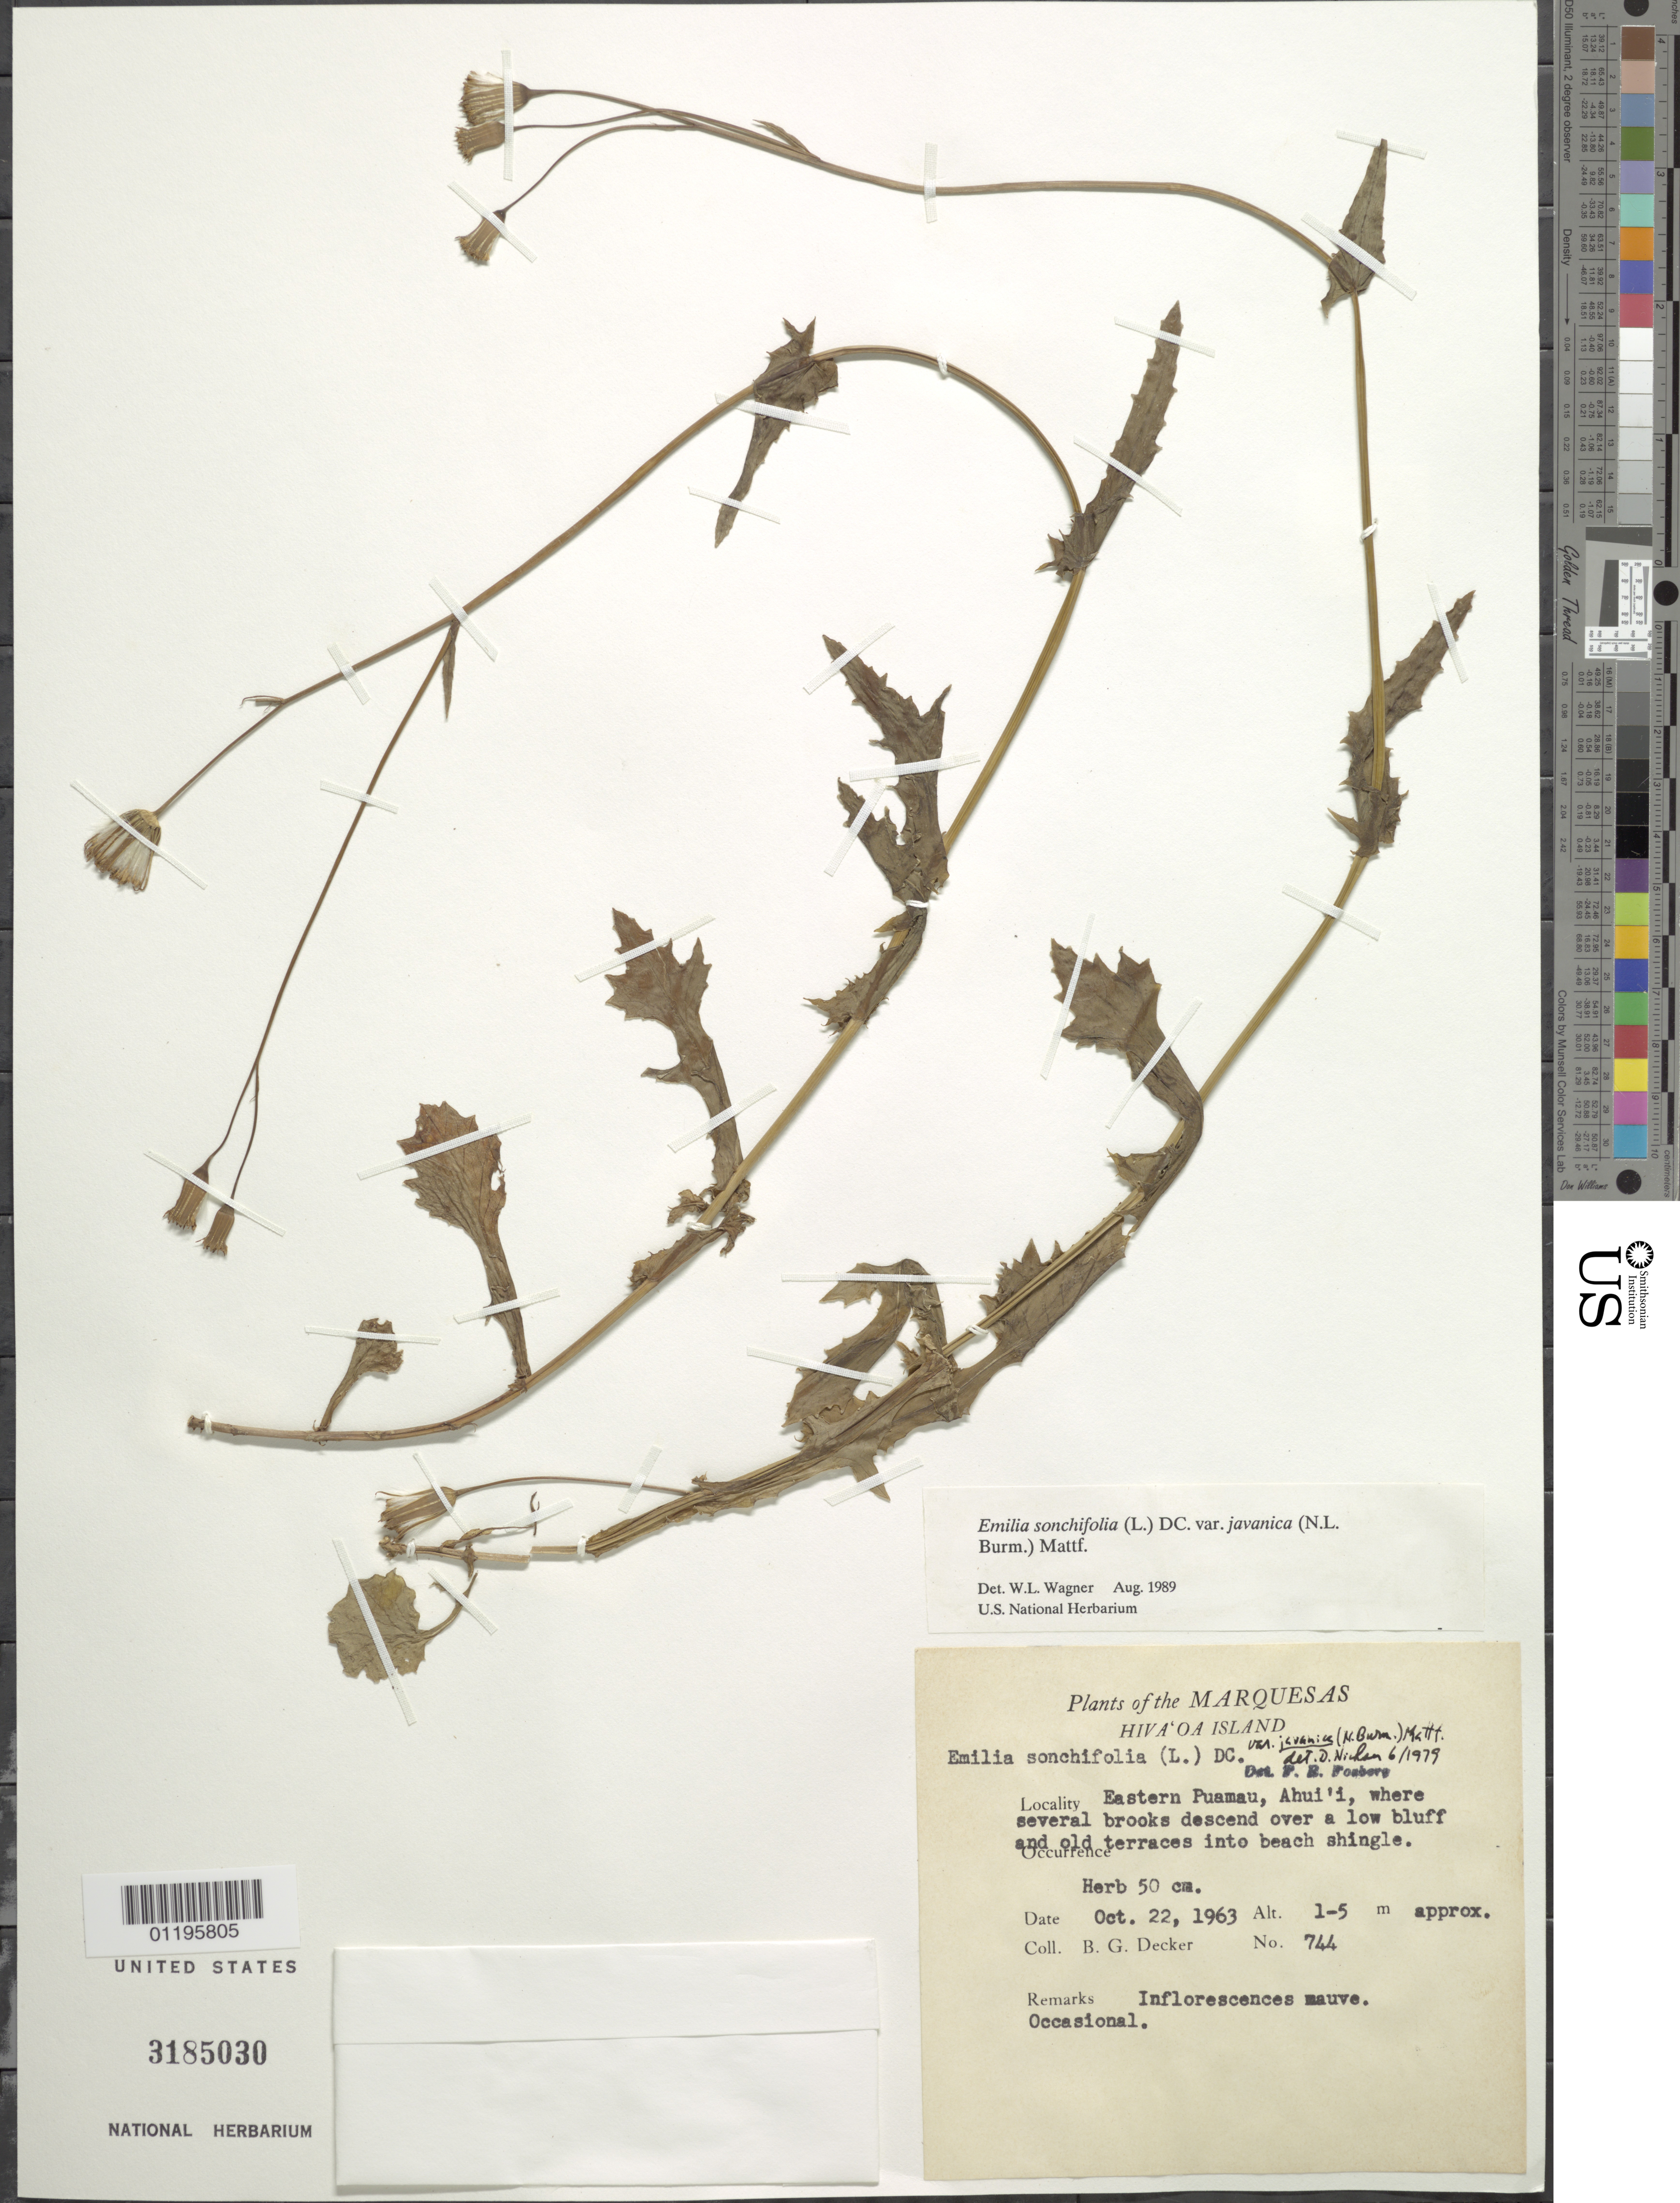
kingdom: Plantae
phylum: Tracheophyta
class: Magnoliopsida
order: Asterales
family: Asteraceae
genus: Emilia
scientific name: Emilia sonchifolia var. javanica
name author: (Burm. f.) Mattf.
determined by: Wagner, W. L., (BOT), Smithsonian Institution - National Museum of Natural History (UNITED STATES)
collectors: B. G. Decker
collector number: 744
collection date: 1963-10-22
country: French Polynesia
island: Hiva Oa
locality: E Puamau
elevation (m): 1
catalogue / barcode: US 3185030